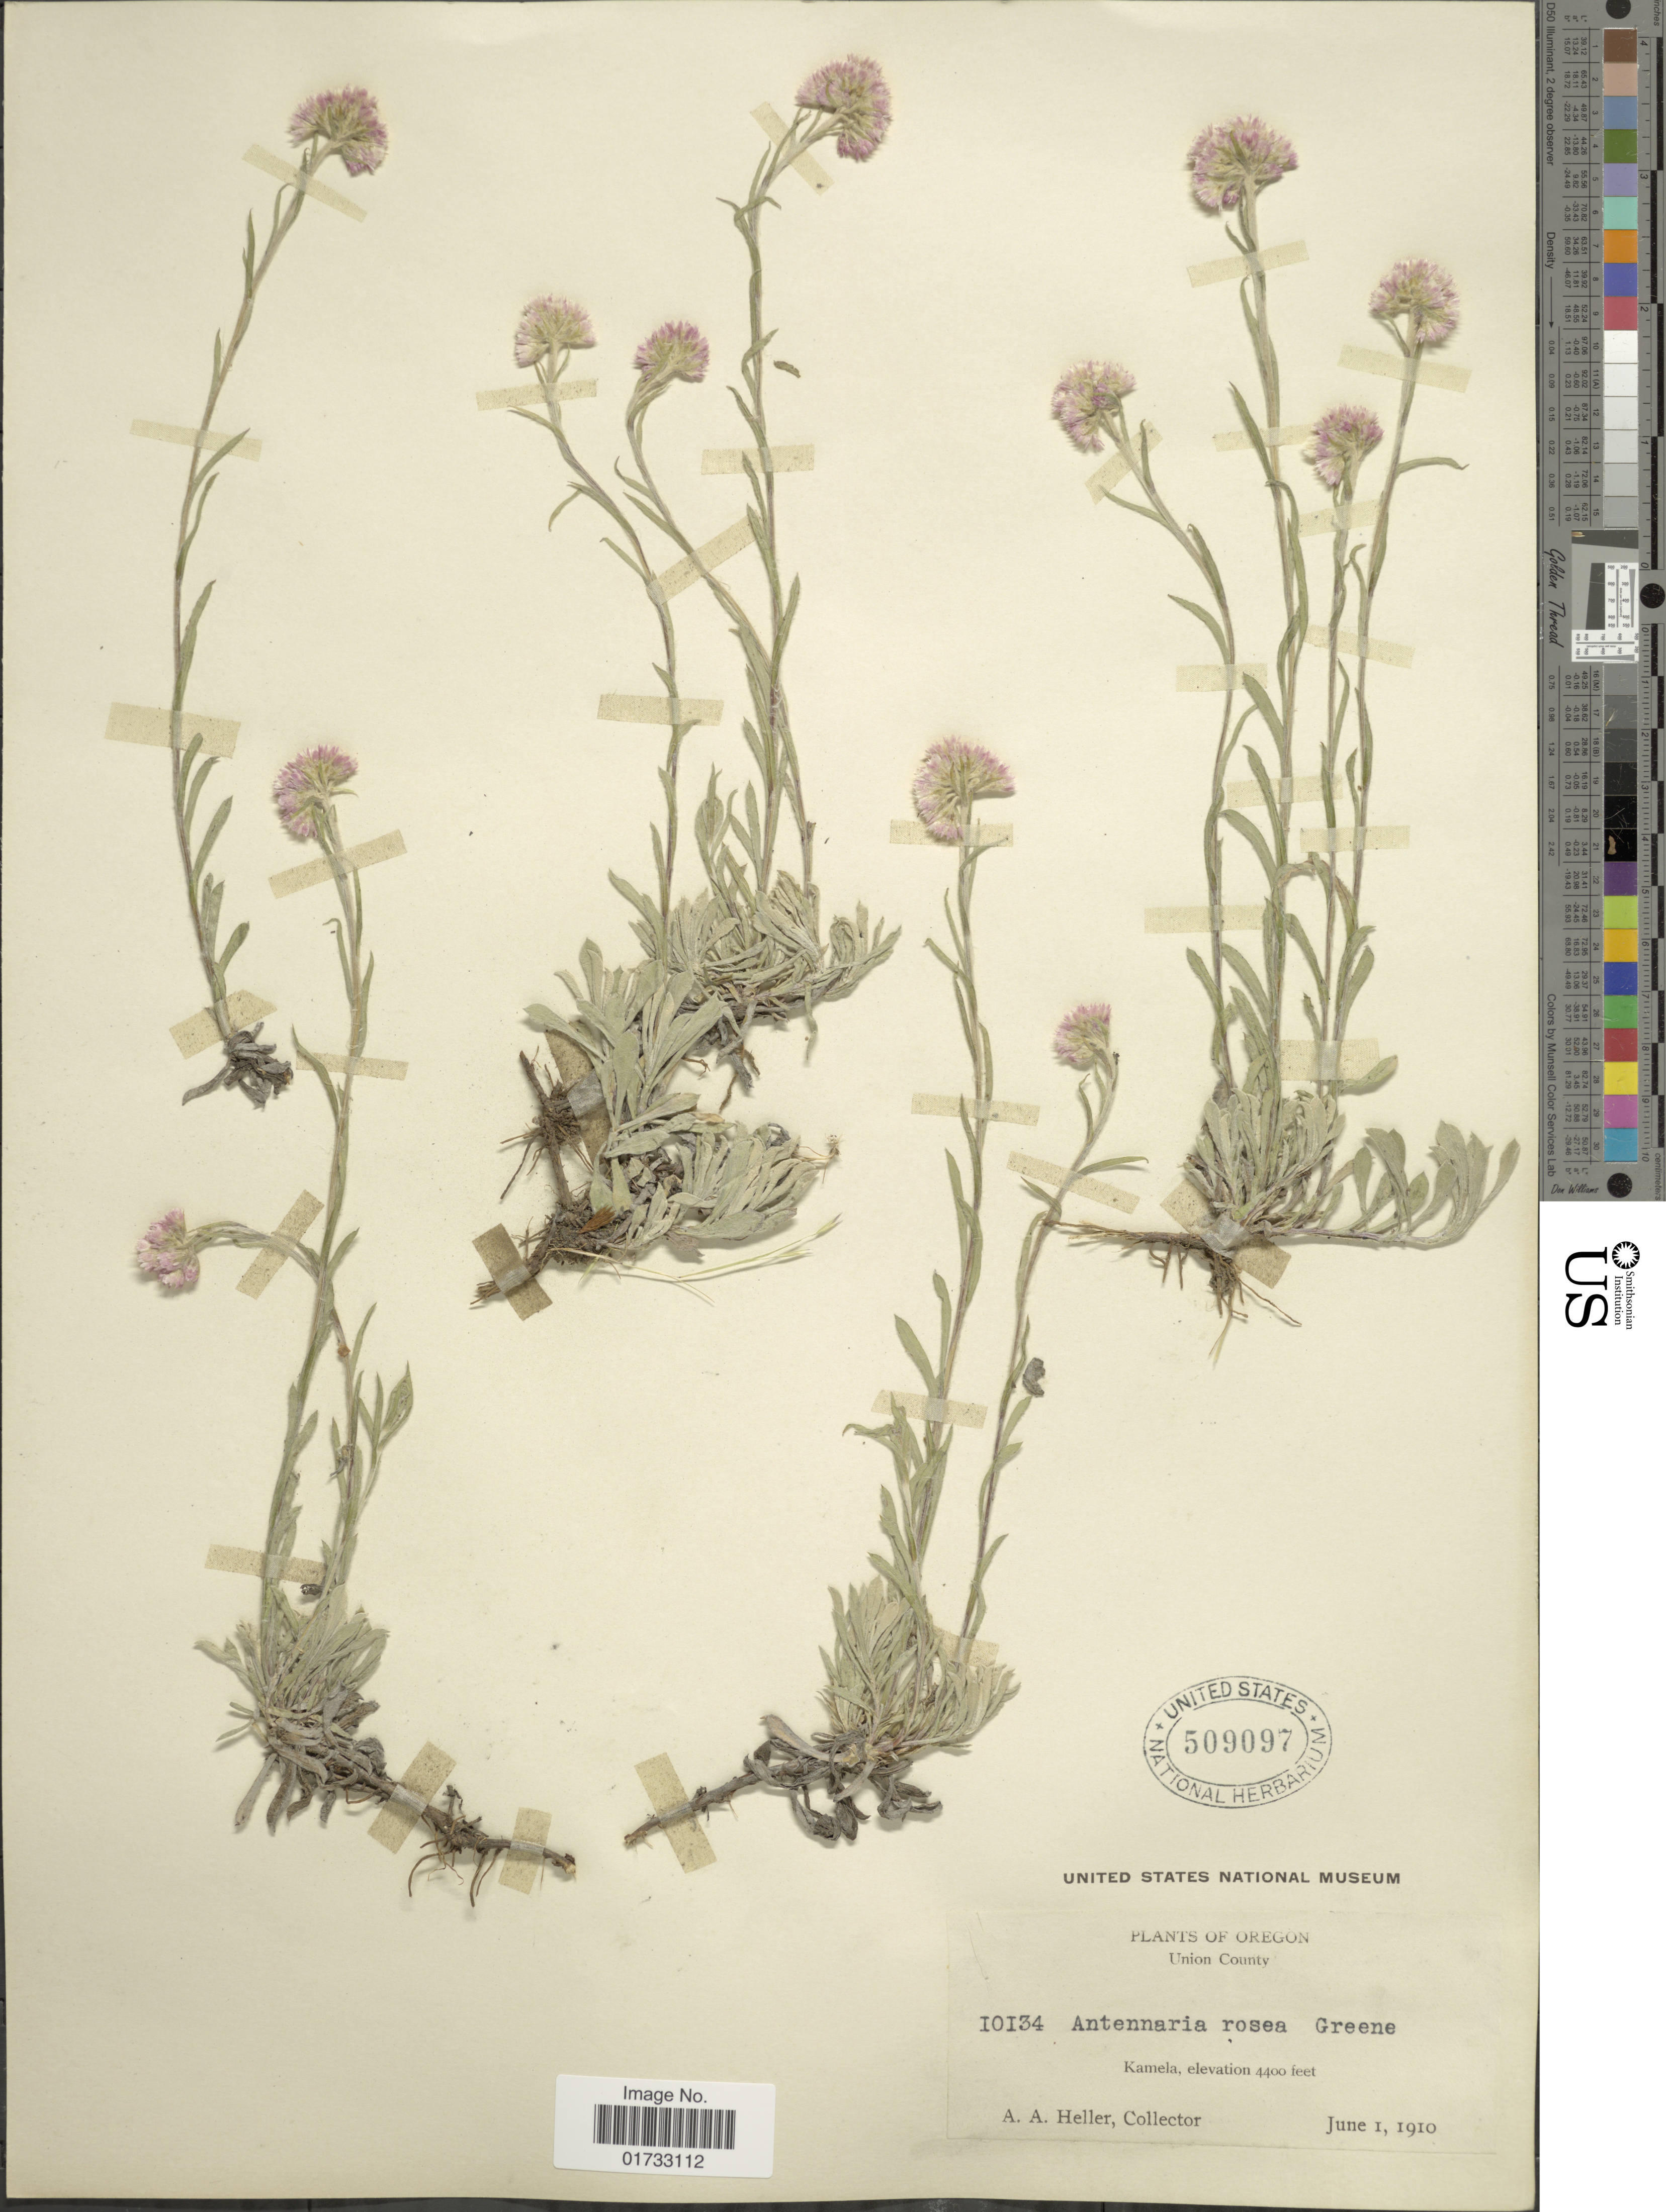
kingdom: Plantae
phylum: Tracheophyta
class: Magnoliopsida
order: Asterales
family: Asteraceae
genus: Antennaria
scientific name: Antennaria rosea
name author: Greene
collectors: A. A. Heller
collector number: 10134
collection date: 1910-06-01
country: United States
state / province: Oregon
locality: Union County, Kamela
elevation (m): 1341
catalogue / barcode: US 509097